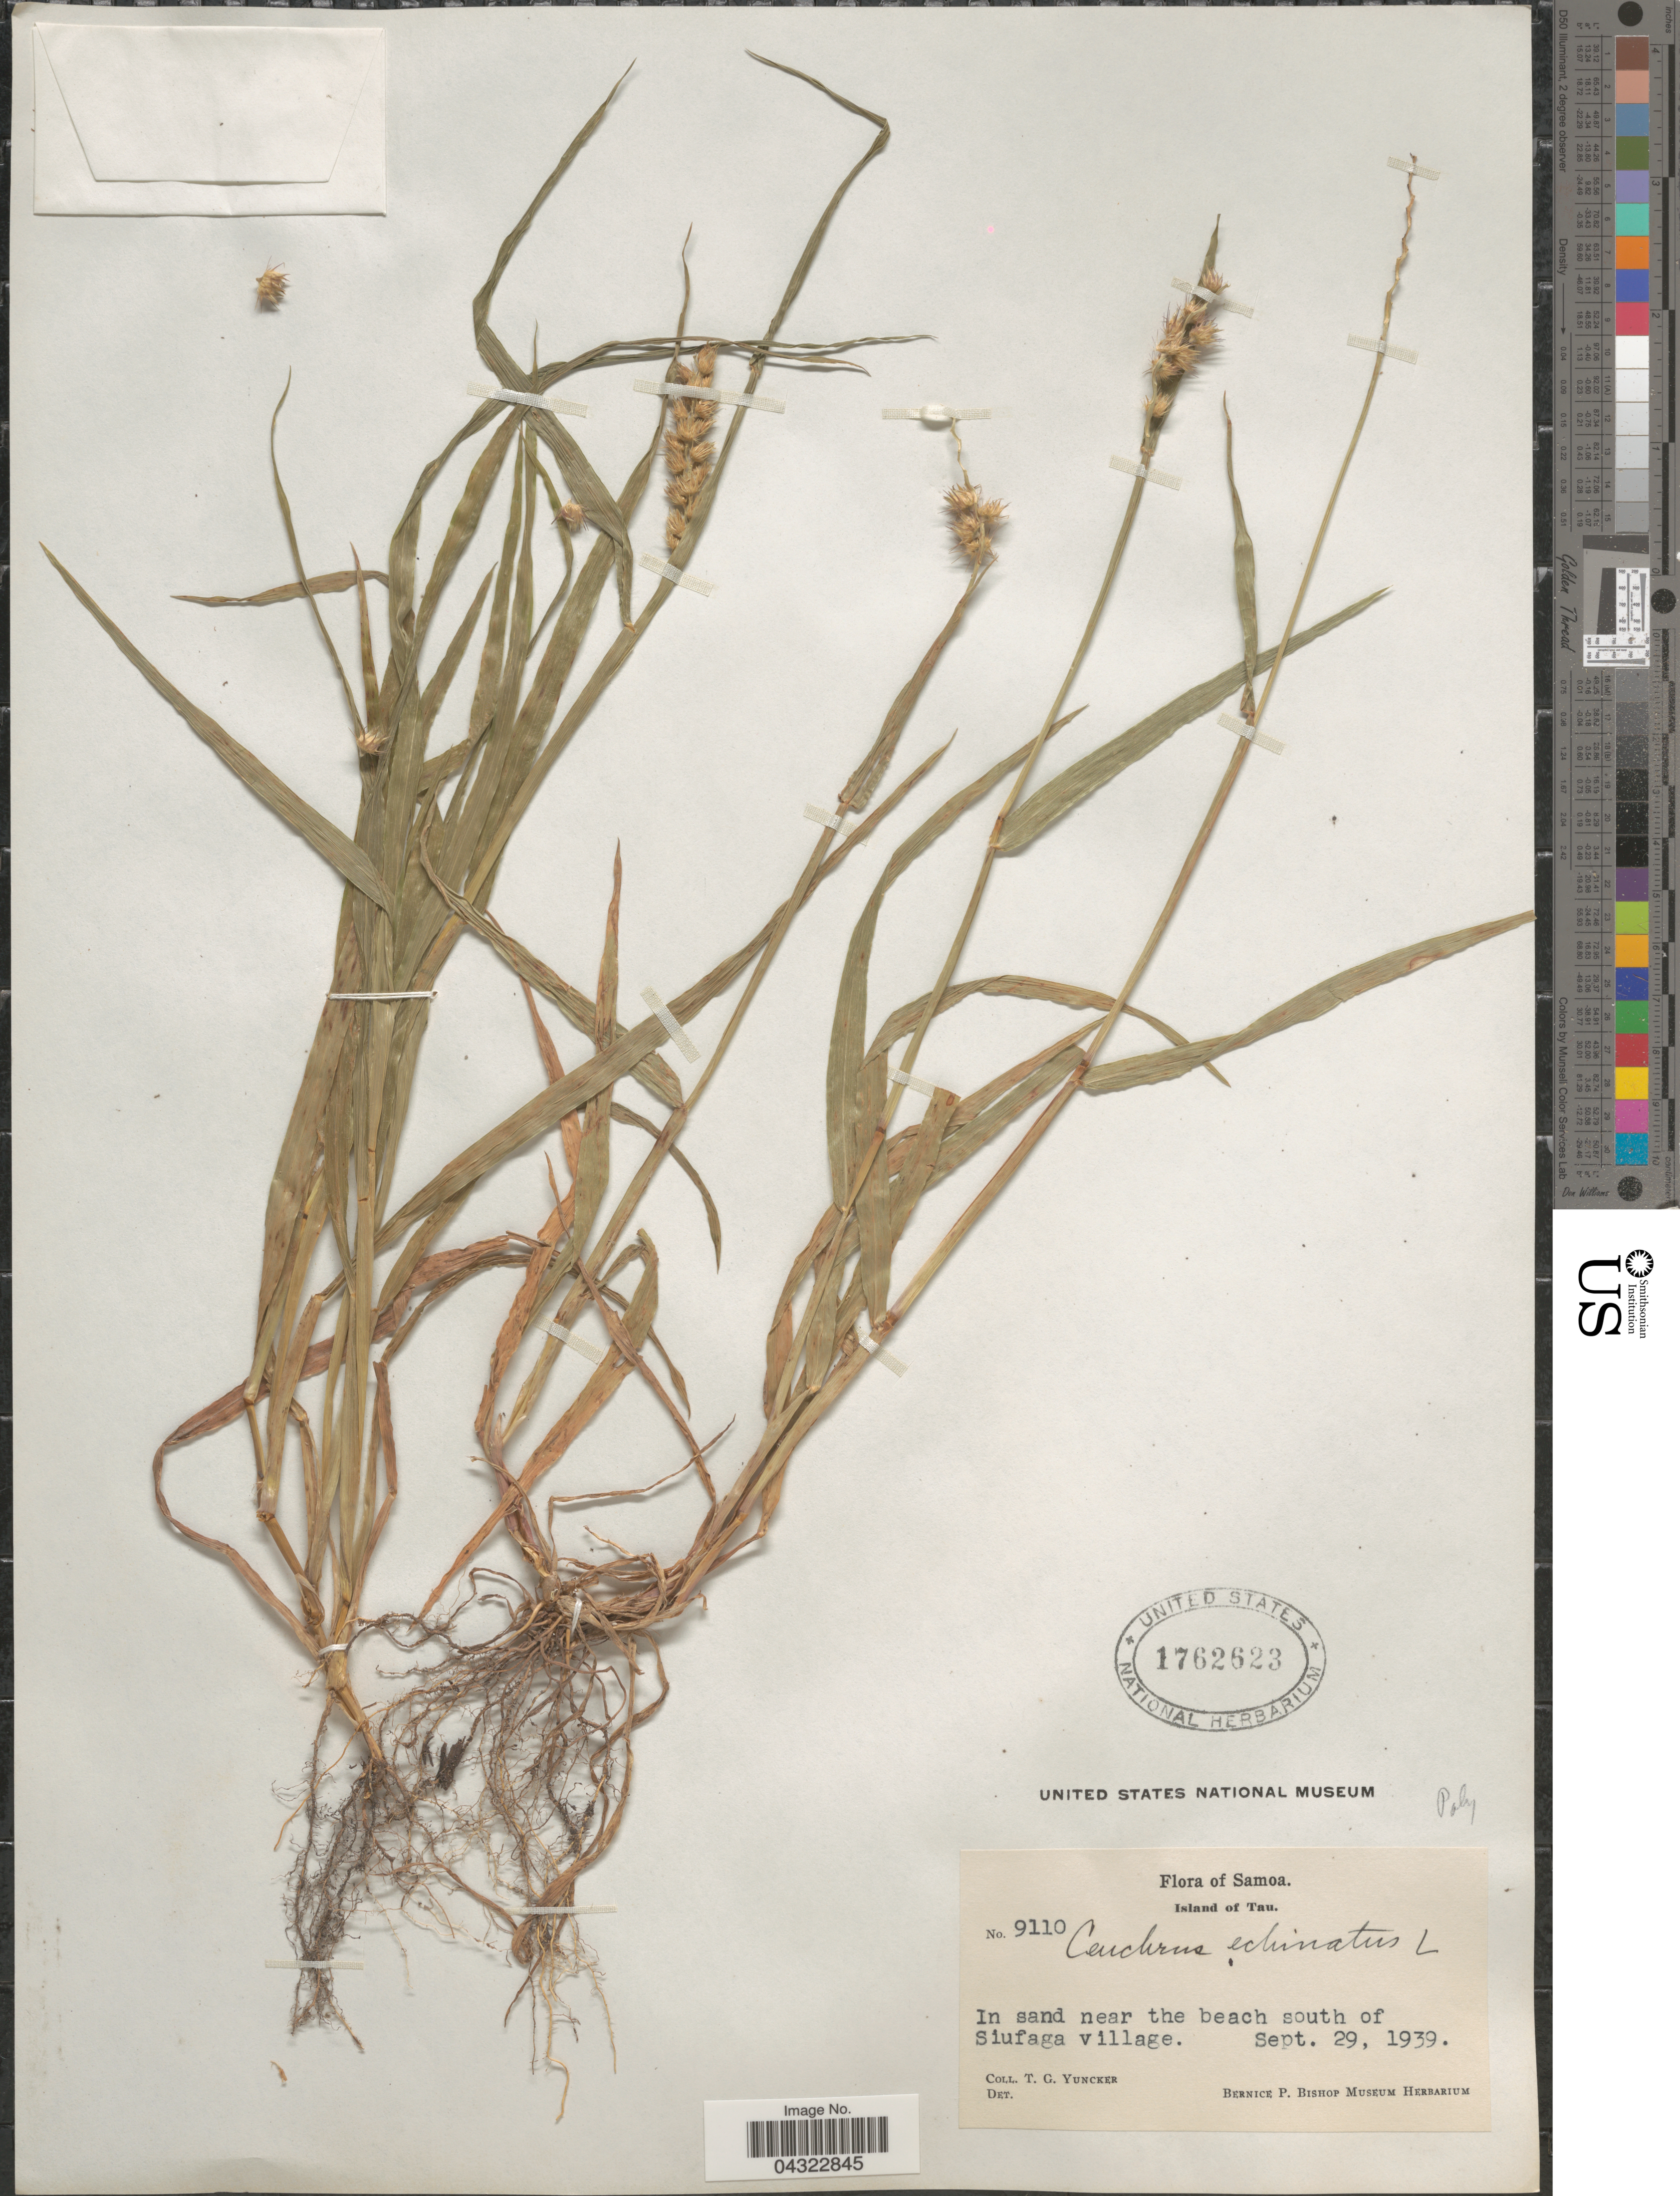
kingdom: Plantae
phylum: Tracheophyta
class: Liliopsida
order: Poales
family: Poaceae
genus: Cenchrus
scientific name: Cenchrus echinatus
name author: L.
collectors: T. G. Yuncker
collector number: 9110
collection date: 1939-09-29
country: American Samoa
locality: Samoa. Island of Tau. In sand near the beach south of Siufaga village.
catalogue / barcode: US 1762623